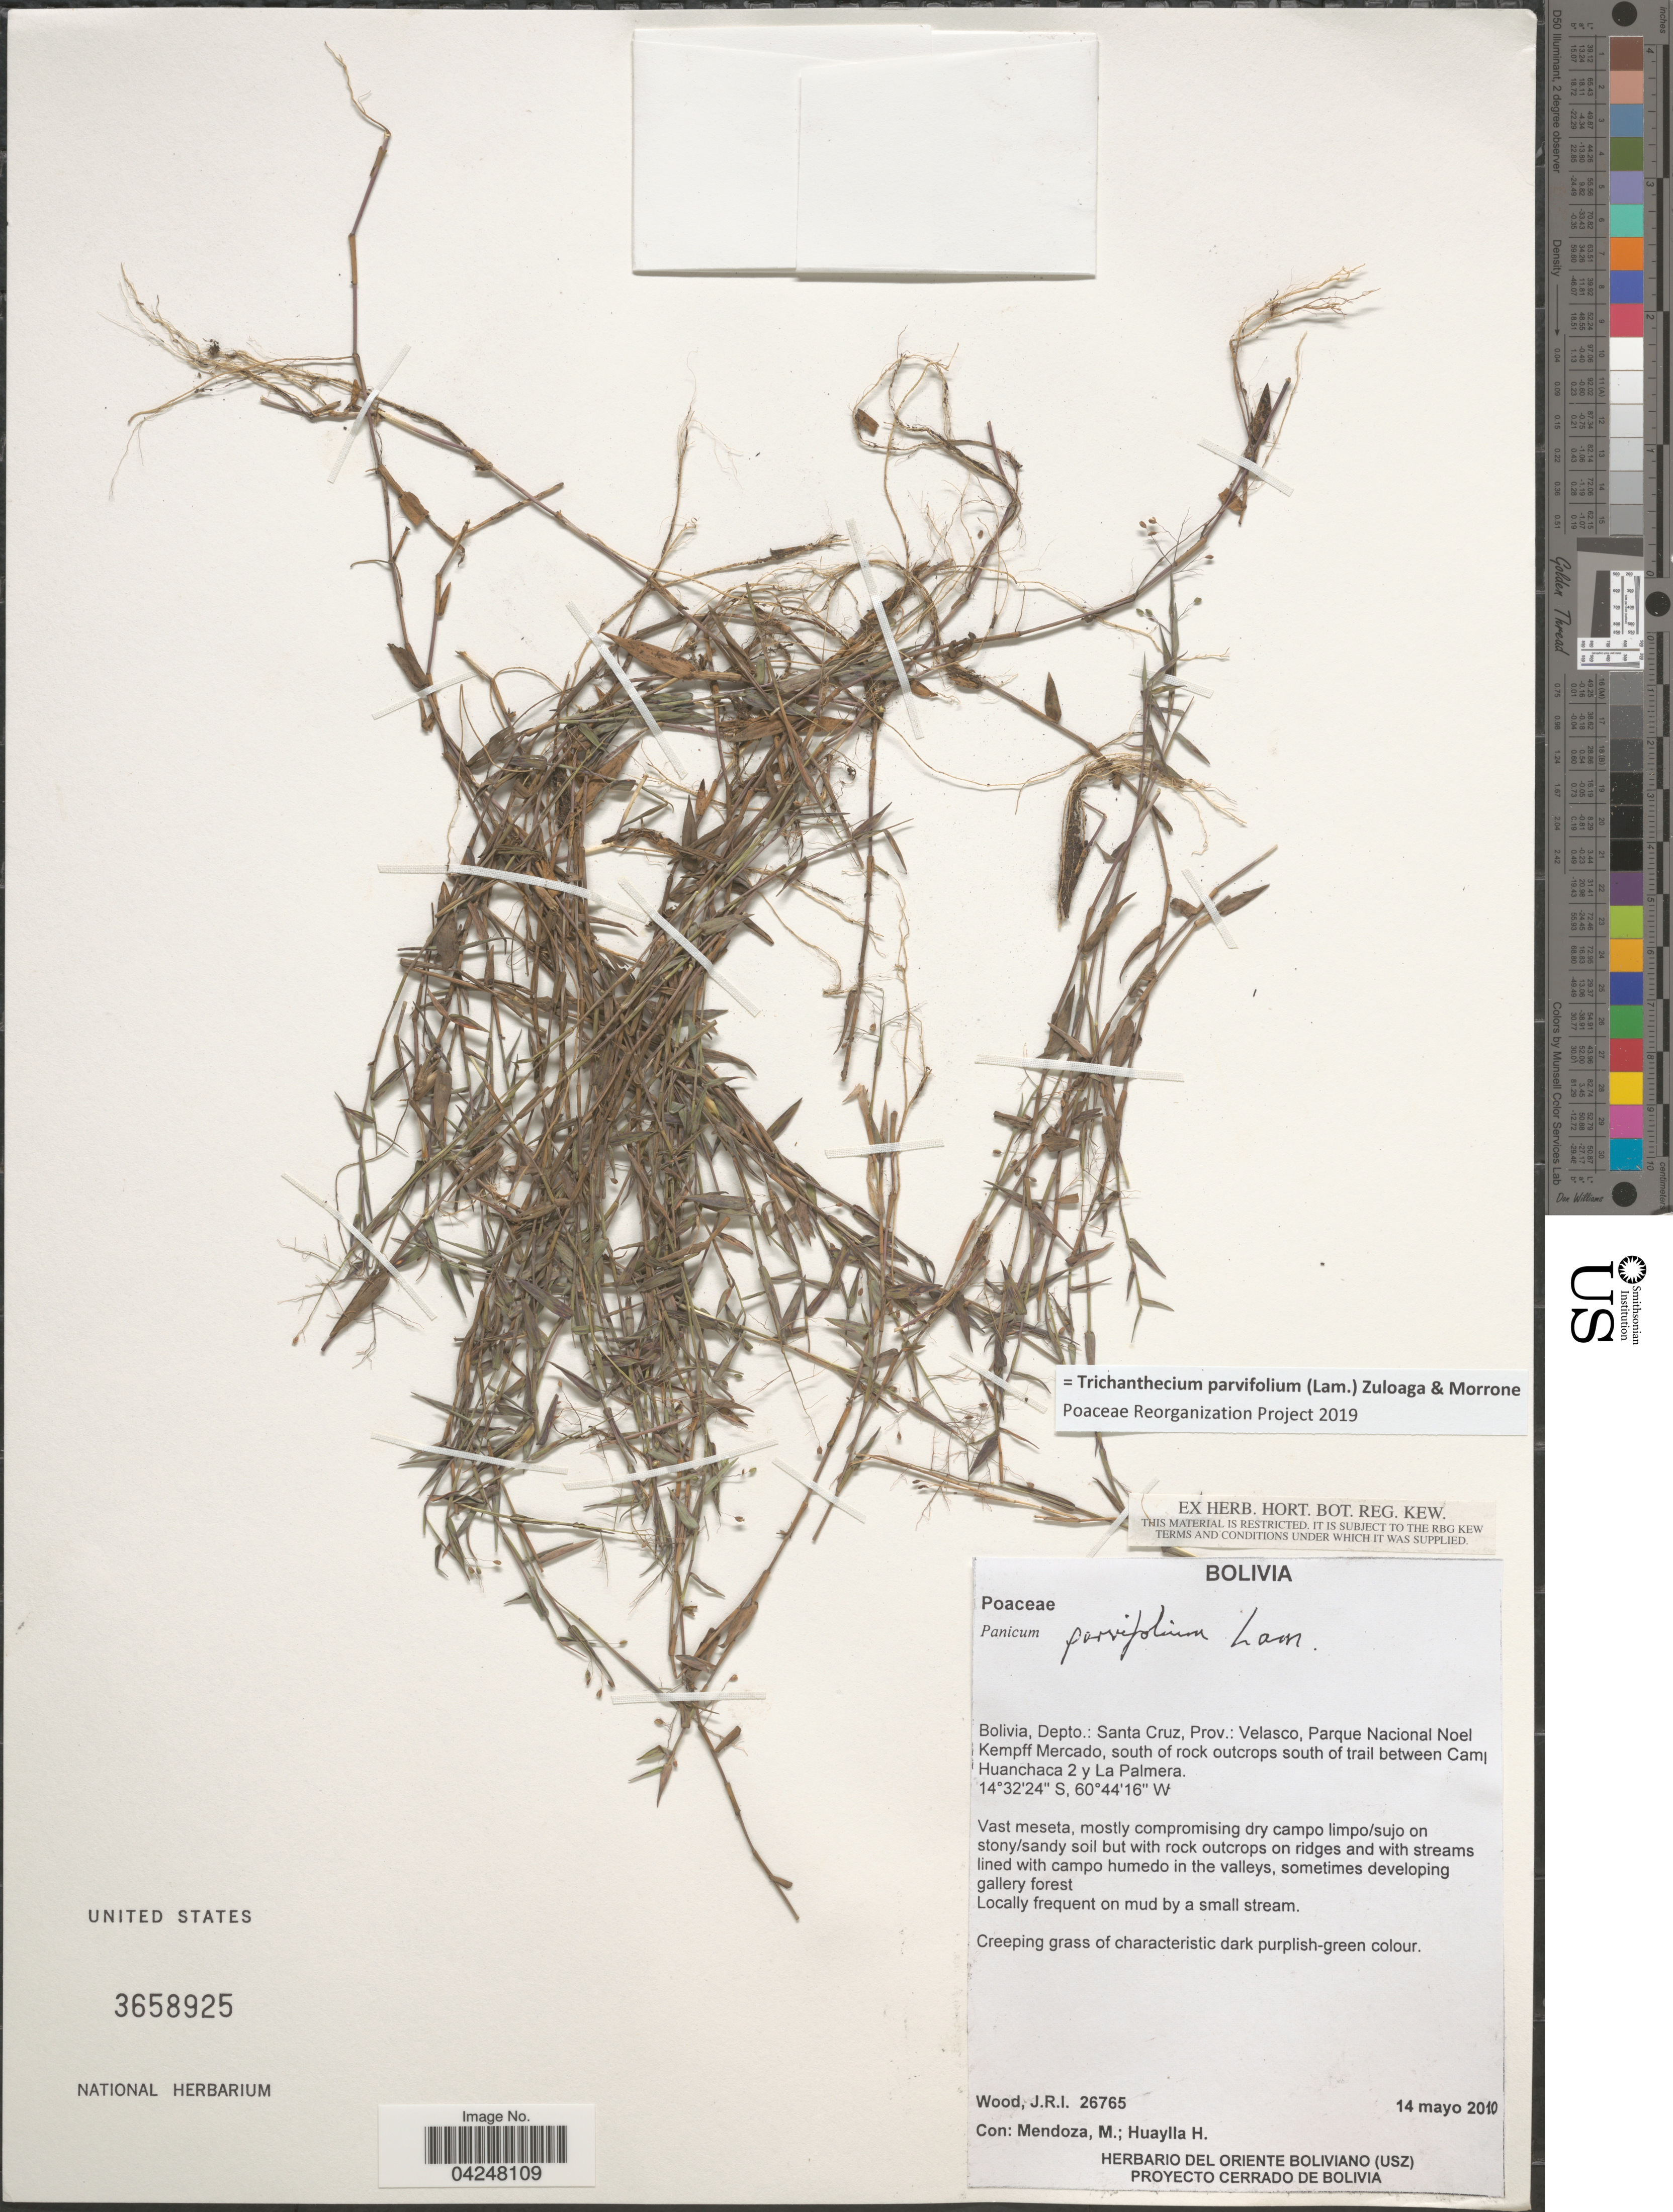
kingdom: Plantae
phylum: Tracheophyta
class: Liliopsida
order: Poales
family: Poaceae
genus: Trichanthecium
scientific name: Trichanthecium parvifolium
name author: (Lam.) Zuloaga & Morrone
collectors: J. R. I. Wood, M. Mendoza & H. Huaylla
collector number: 26765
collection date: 2010-05-14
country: Bolivia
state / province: Santa Cruz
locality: Depto.: Santa Cruz, Prov.: Velasco, Parque Nacional Noel Kempff Mercado, south of rock outcrops south of trail between Camp Huanchca 2 y La Palmera.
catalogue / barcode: US 3658925